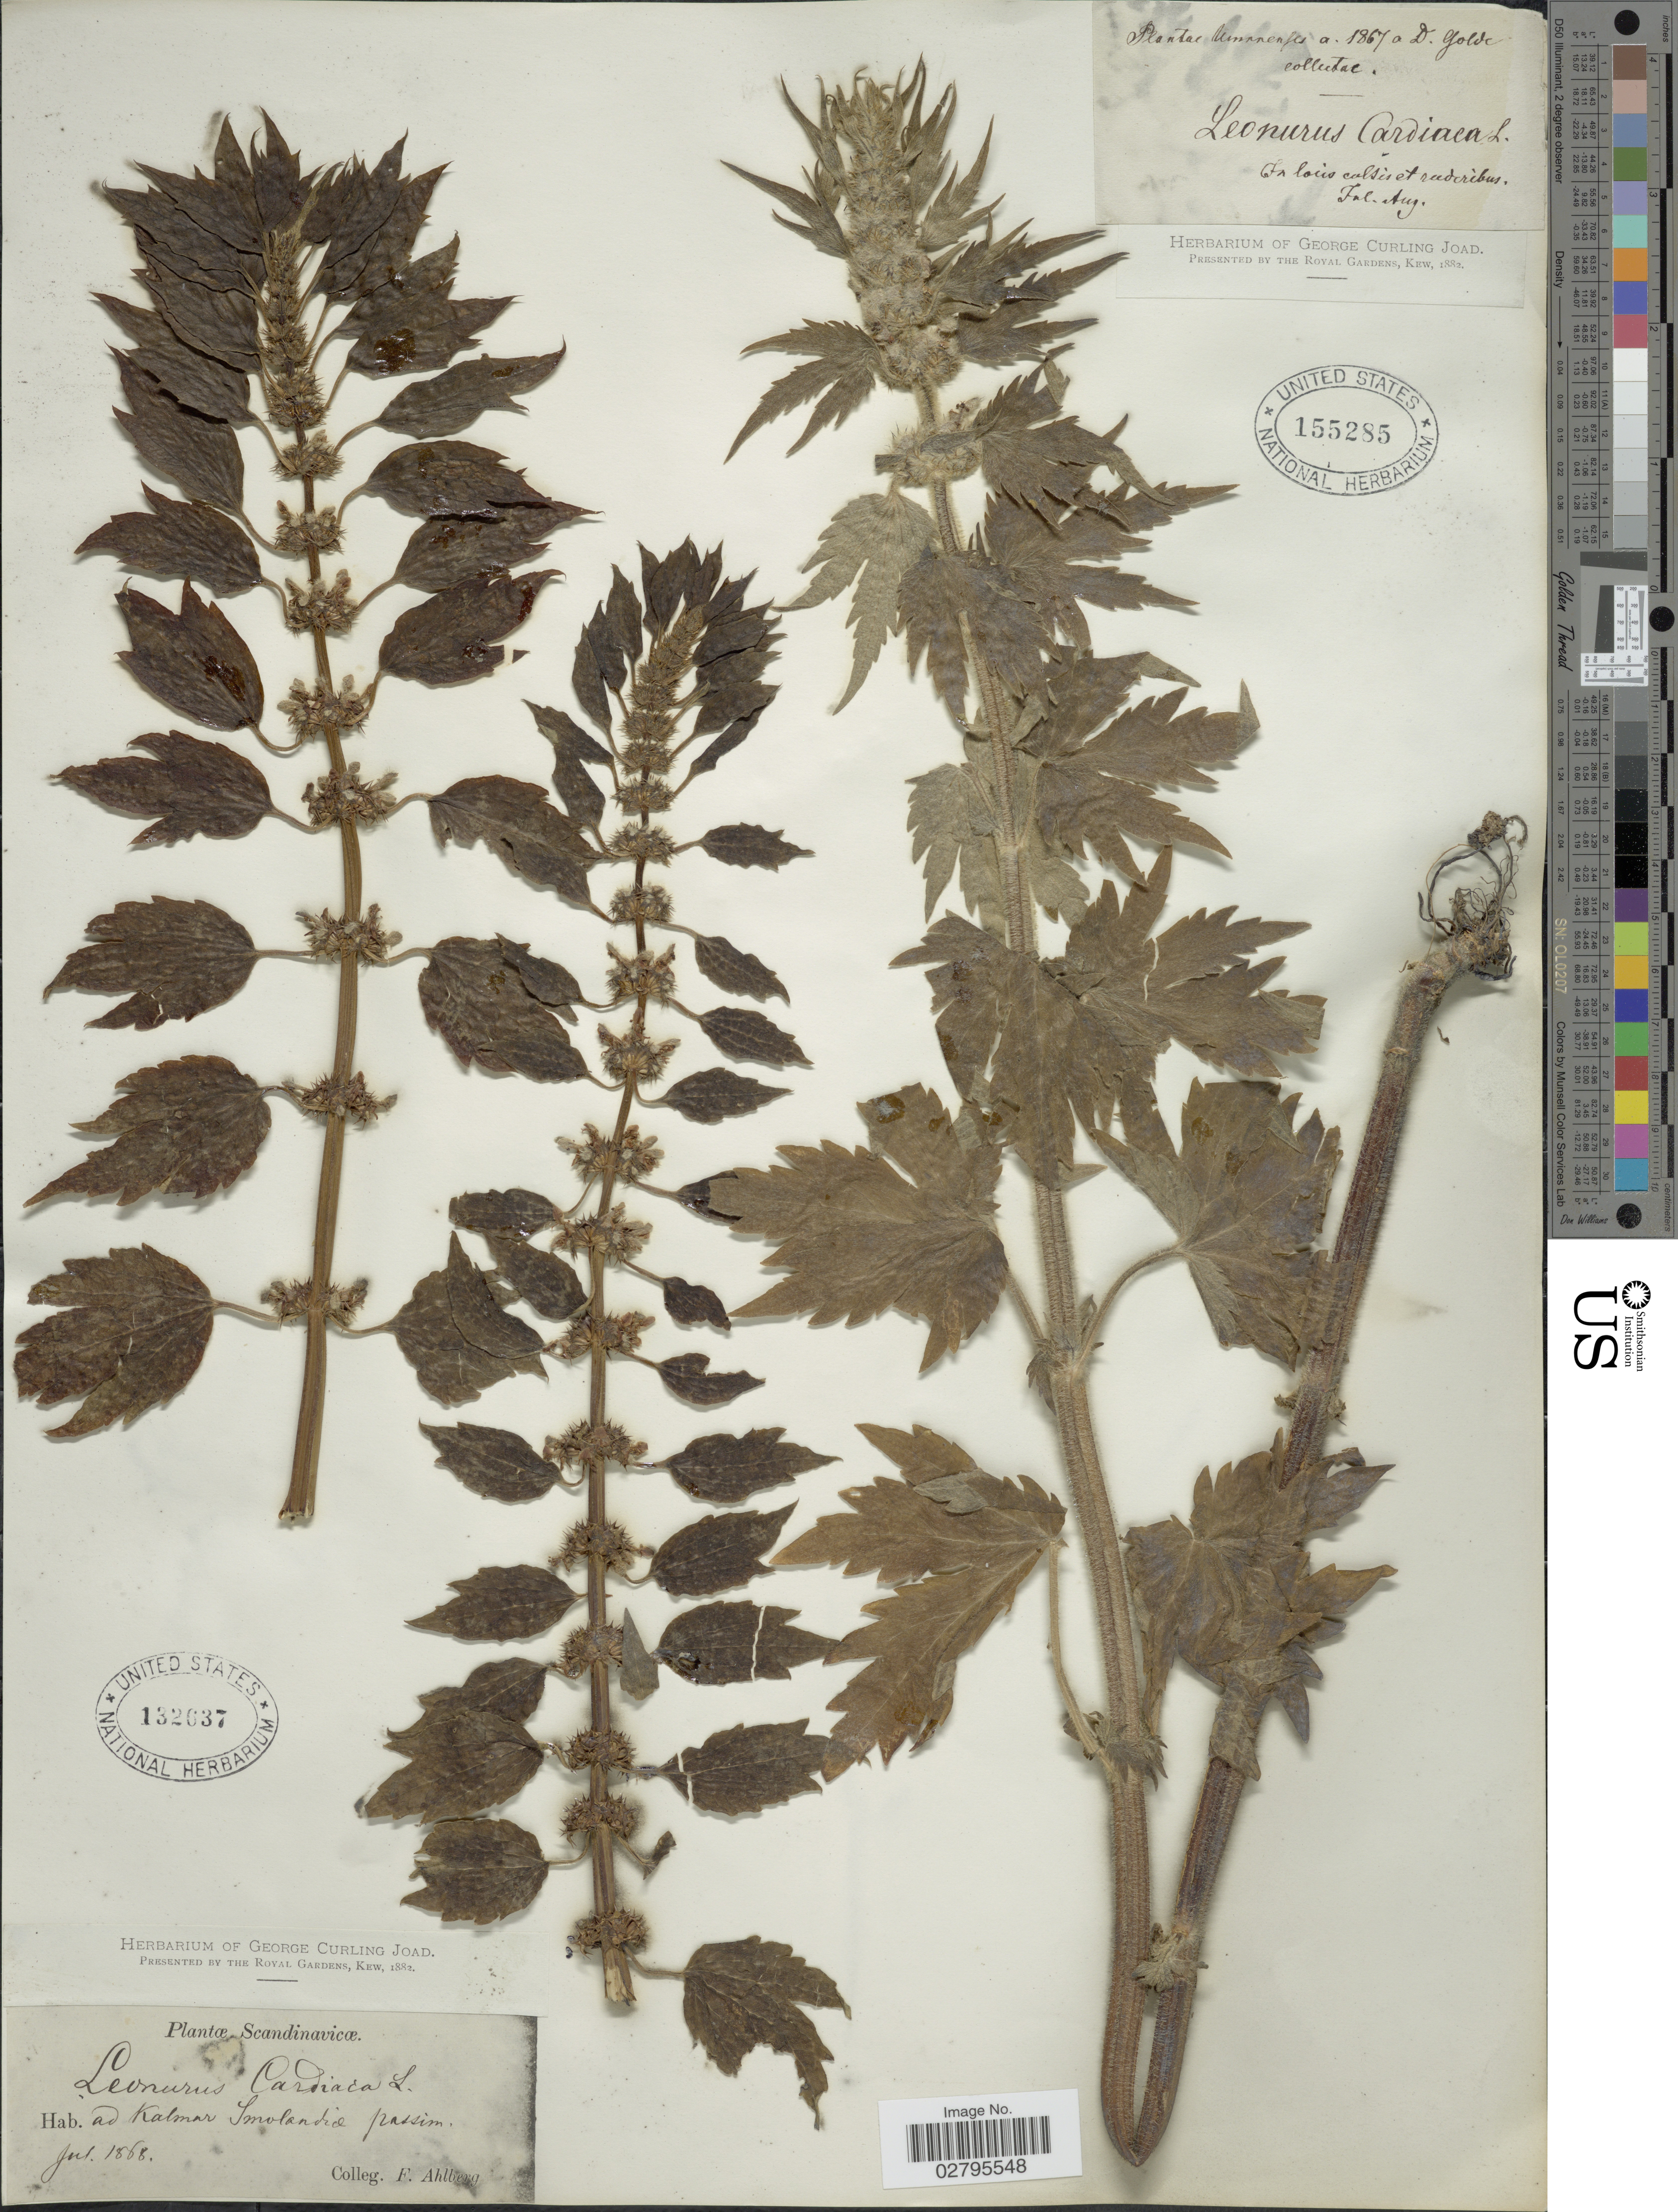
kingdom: Plantae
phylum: Tracheophyta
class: Magnoliopsida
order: Lamiales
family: Lamiaceae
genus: Leonurus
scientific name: Leonurus cardiaca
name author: L.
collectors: D. Golde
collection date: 1867-07/1867-08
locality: Umanensis. In locis calsis et rudribus [interpreted]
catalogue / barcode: US 155285-2